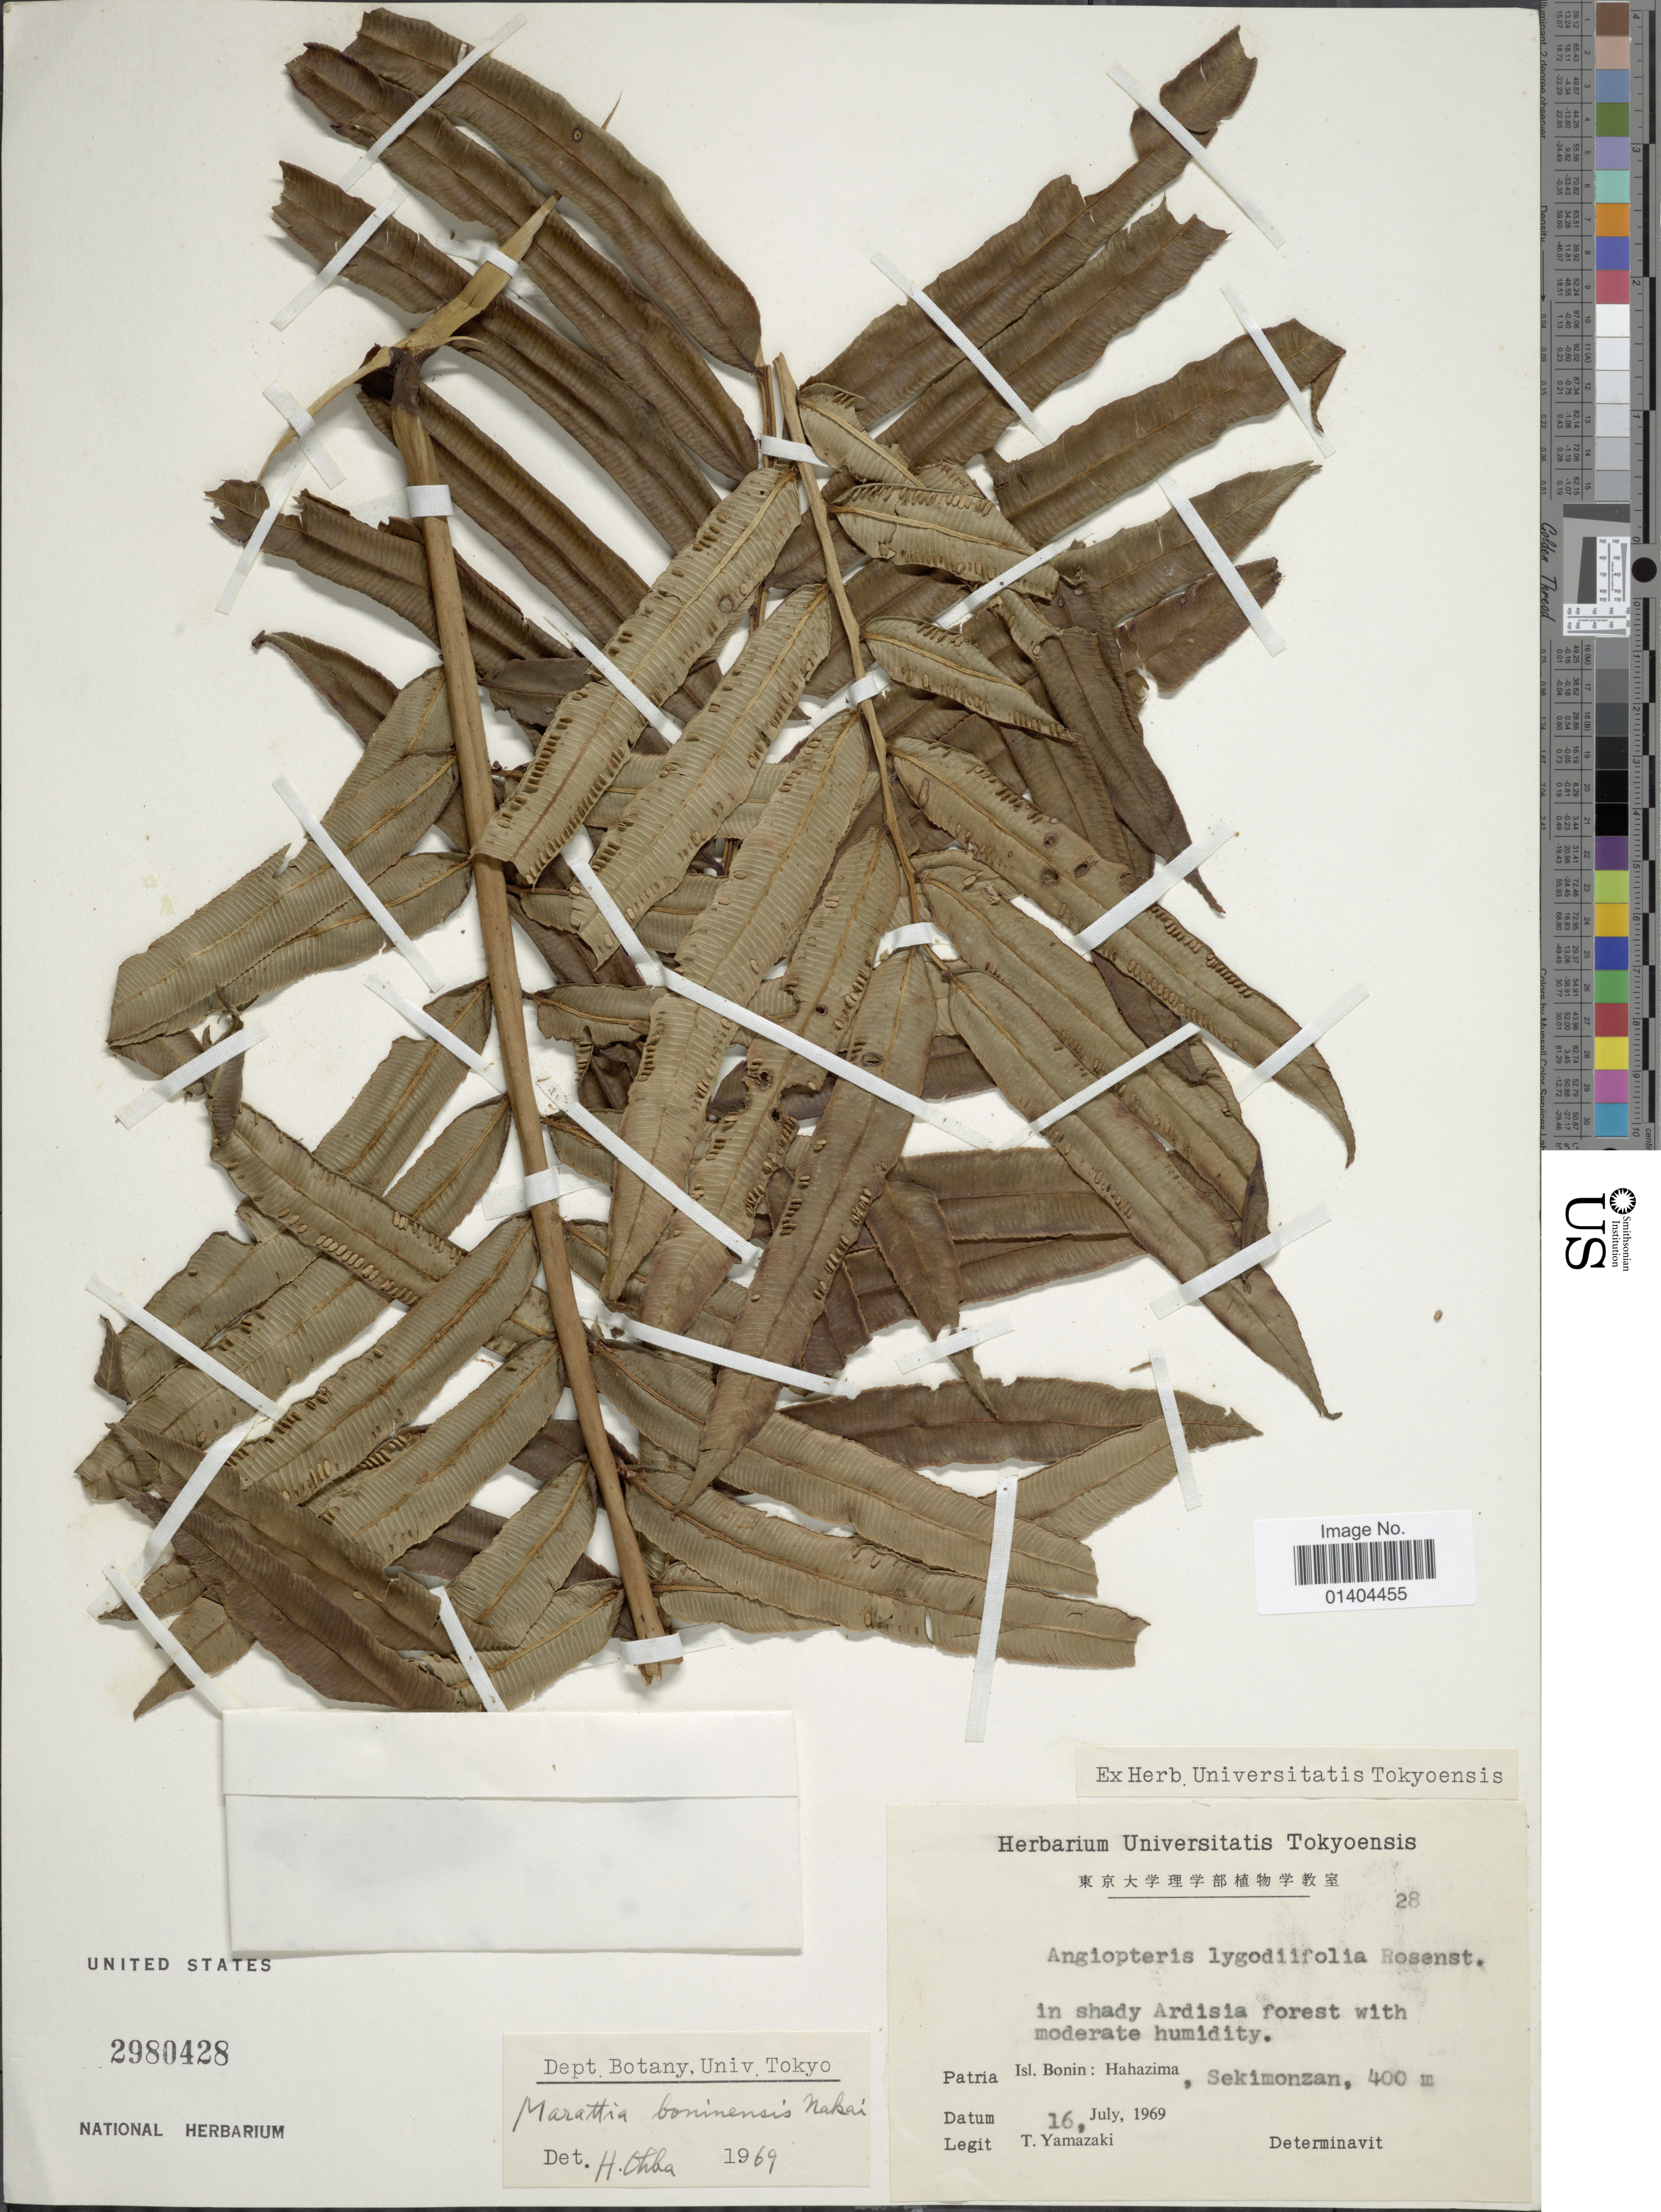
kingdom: Plantae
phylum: Tracheophyta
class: Polypodiopsida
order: Marattiales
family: Marattiaceae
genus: Angiopteris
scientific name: Angiopteris lygodiifolia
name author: Rosenst.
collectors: T. Yamazaki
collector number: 28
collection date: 1969-07-16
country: Japan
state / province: Tokyo, Federal City of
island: Bonin Islands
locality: Isl. Bonin, Hahazima, Sekimonzana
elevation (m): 400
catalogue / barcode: US 2980428